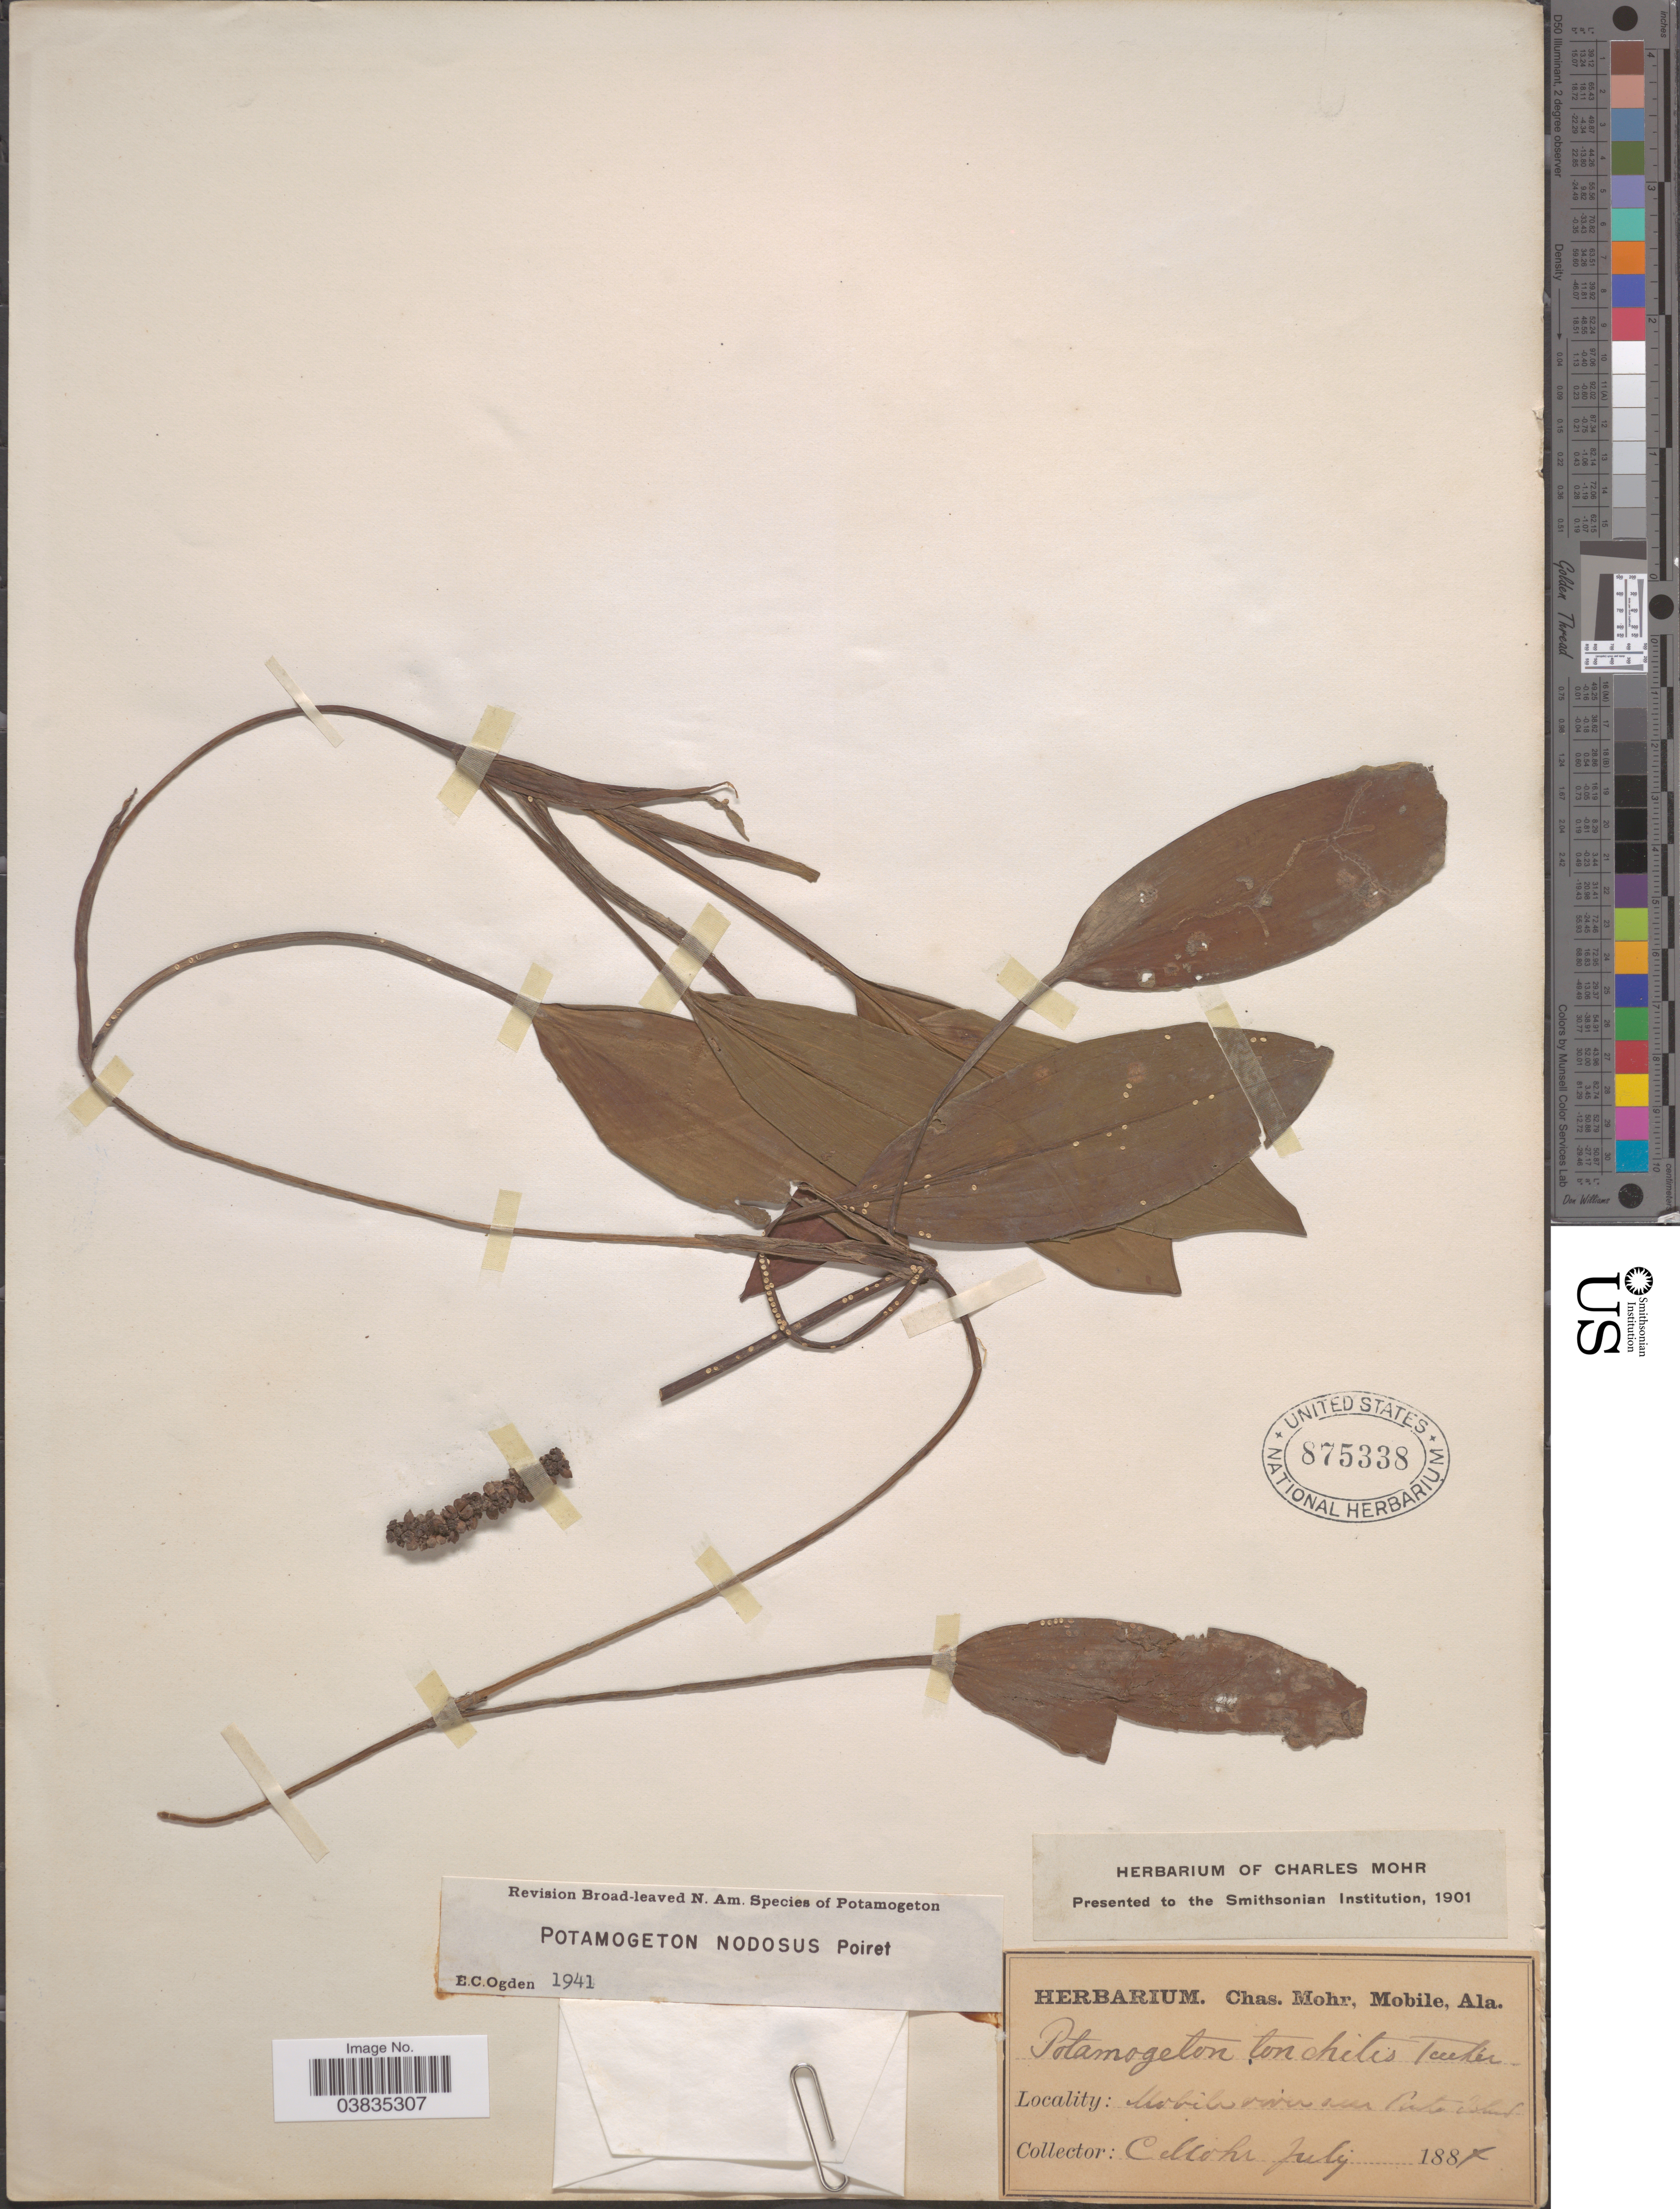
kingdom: Plantae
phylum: Tracheophyta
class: Liliopsida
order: Alismatales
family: Potamogetonaceae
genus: Potamogeton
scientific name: Potamogeton nodosus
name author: Poir.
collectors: Mohr, C. T. (herbarium)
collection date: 1884-07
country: United States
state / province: Alabama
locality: Mobile river near Cat Island.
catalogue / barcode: US 875338